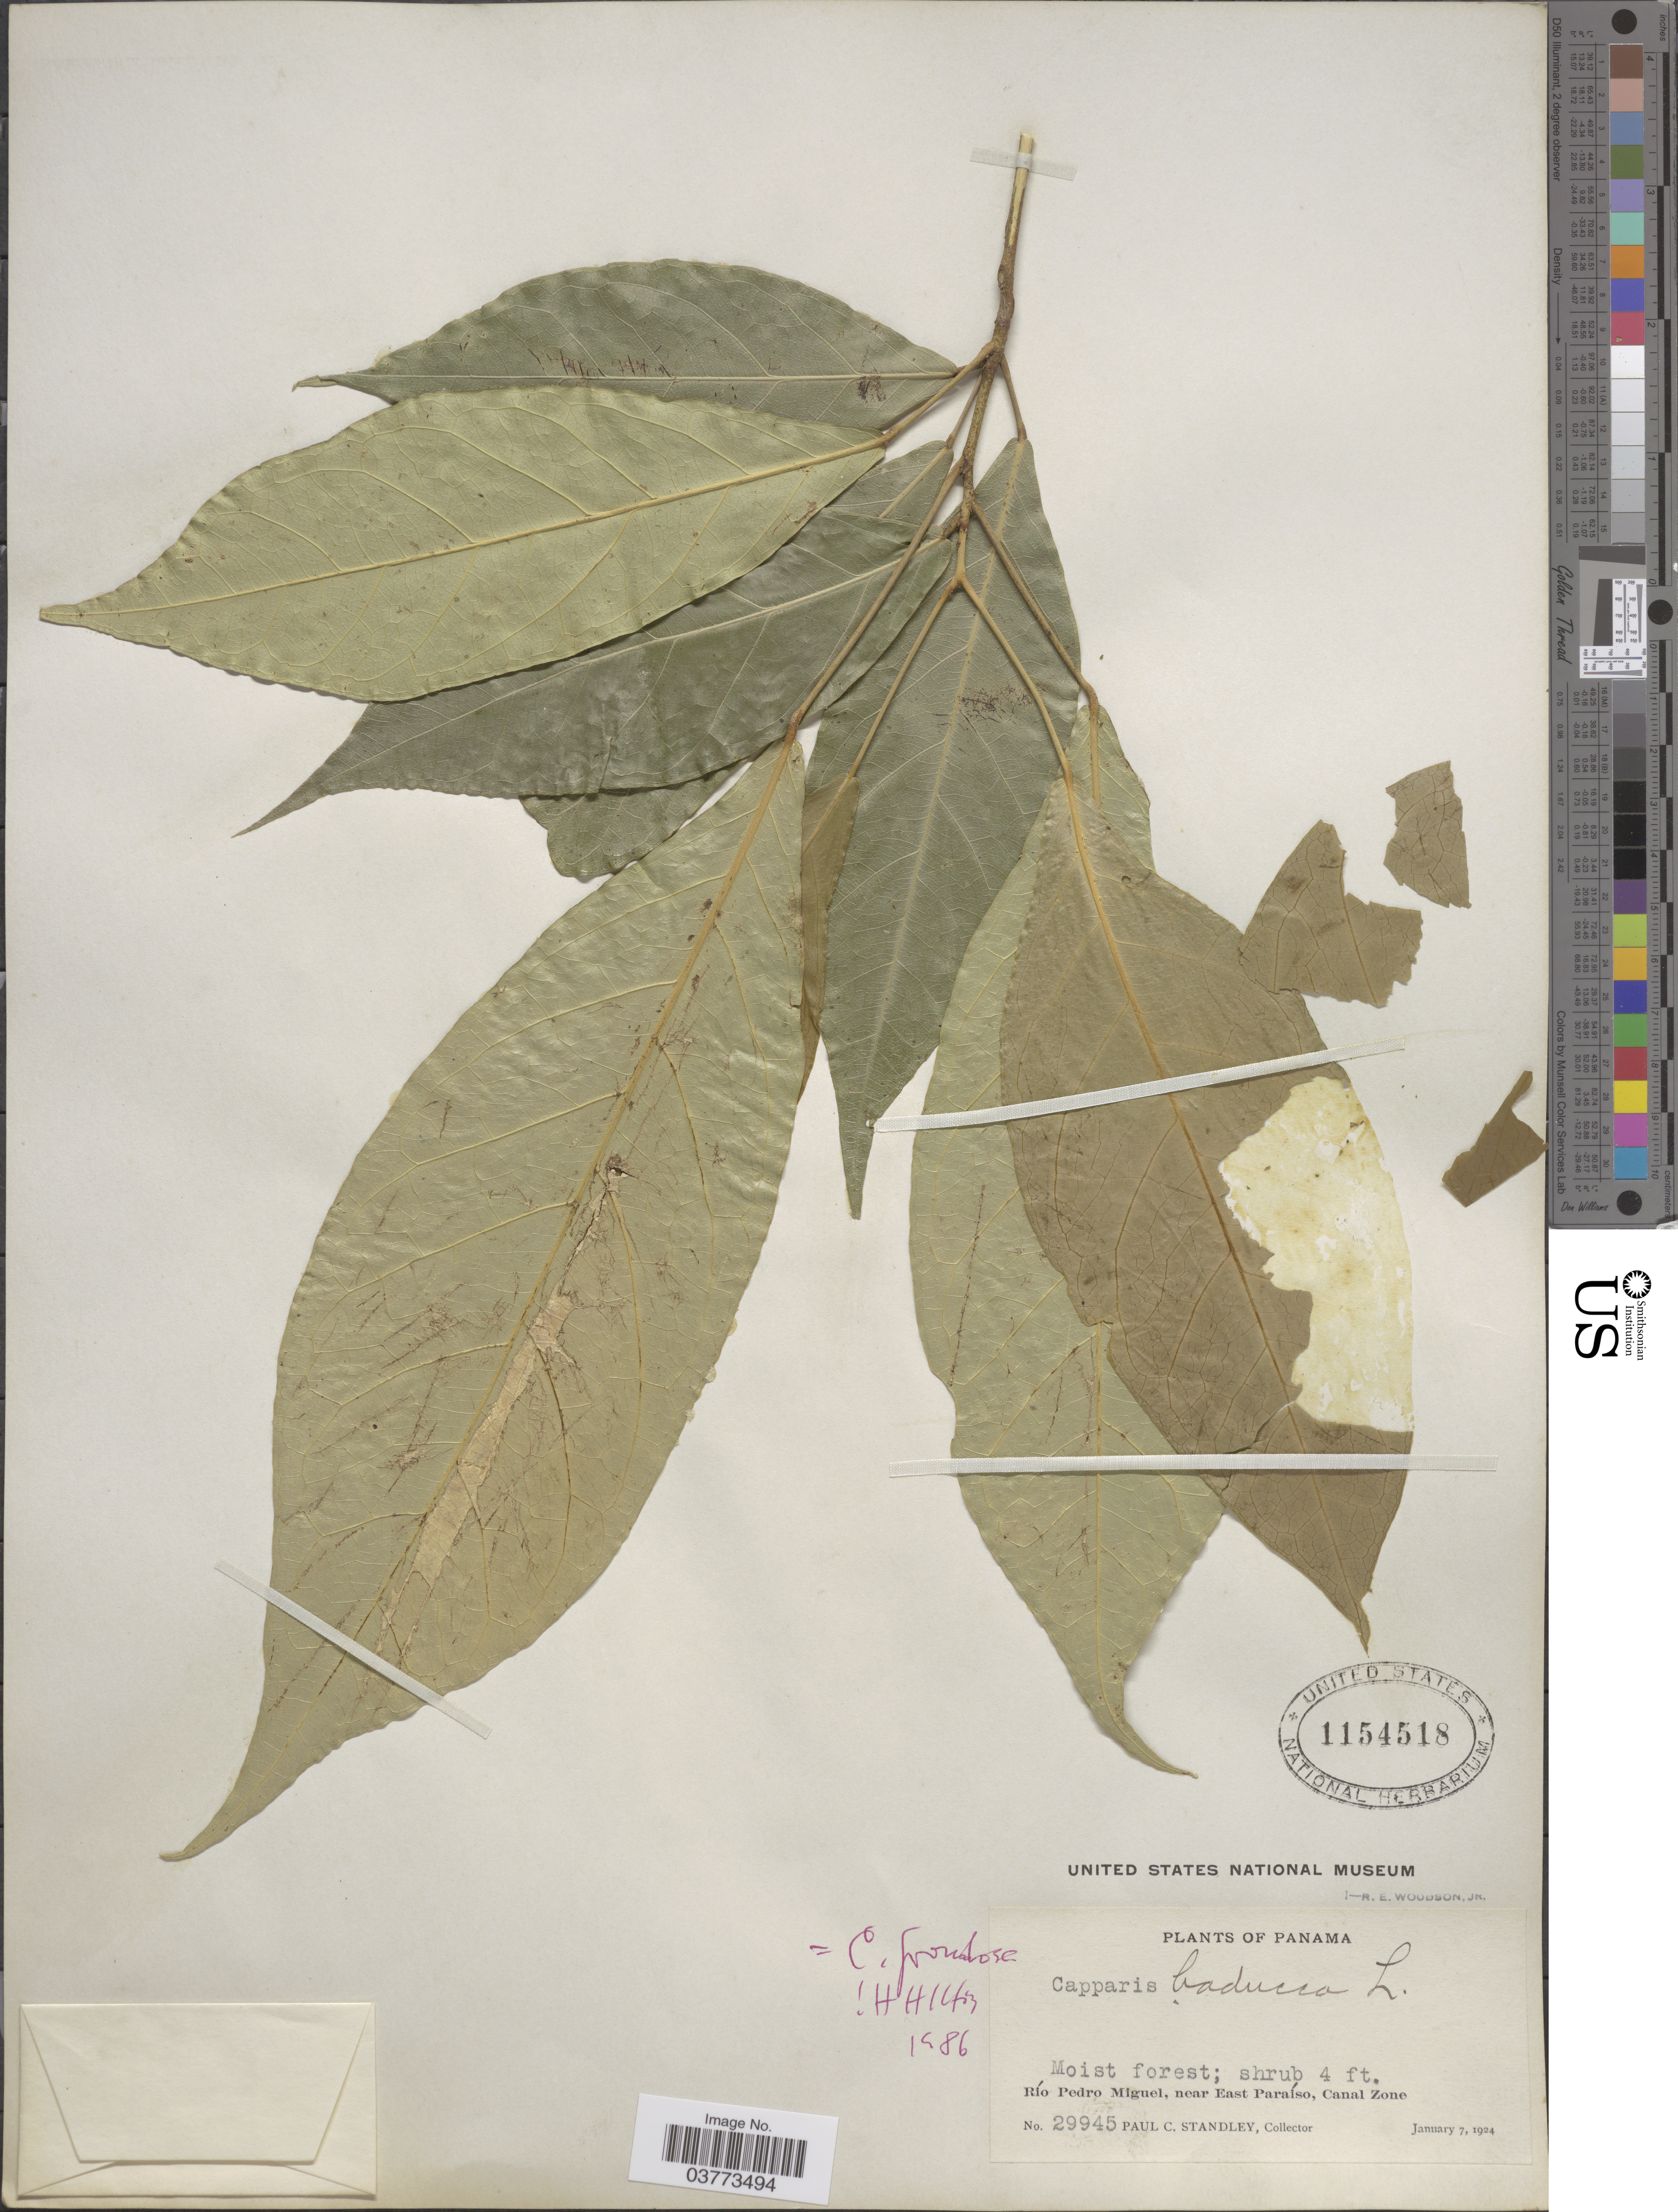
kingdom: Plantae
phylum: Tracheophyta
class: Magnoliopsida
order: Brassicales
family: Capparaceae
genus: Capparidastrum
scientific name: Capparidastrum frondosum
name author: (Jacq.) Cornejo & Iltis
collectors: P. C. Standley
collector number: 29945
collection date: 1924-01-07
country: Panama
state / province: Colón / Panamá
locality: Río Pedro Miguel, near East Paraíso, Canal Zone.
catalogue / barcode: US 1154518